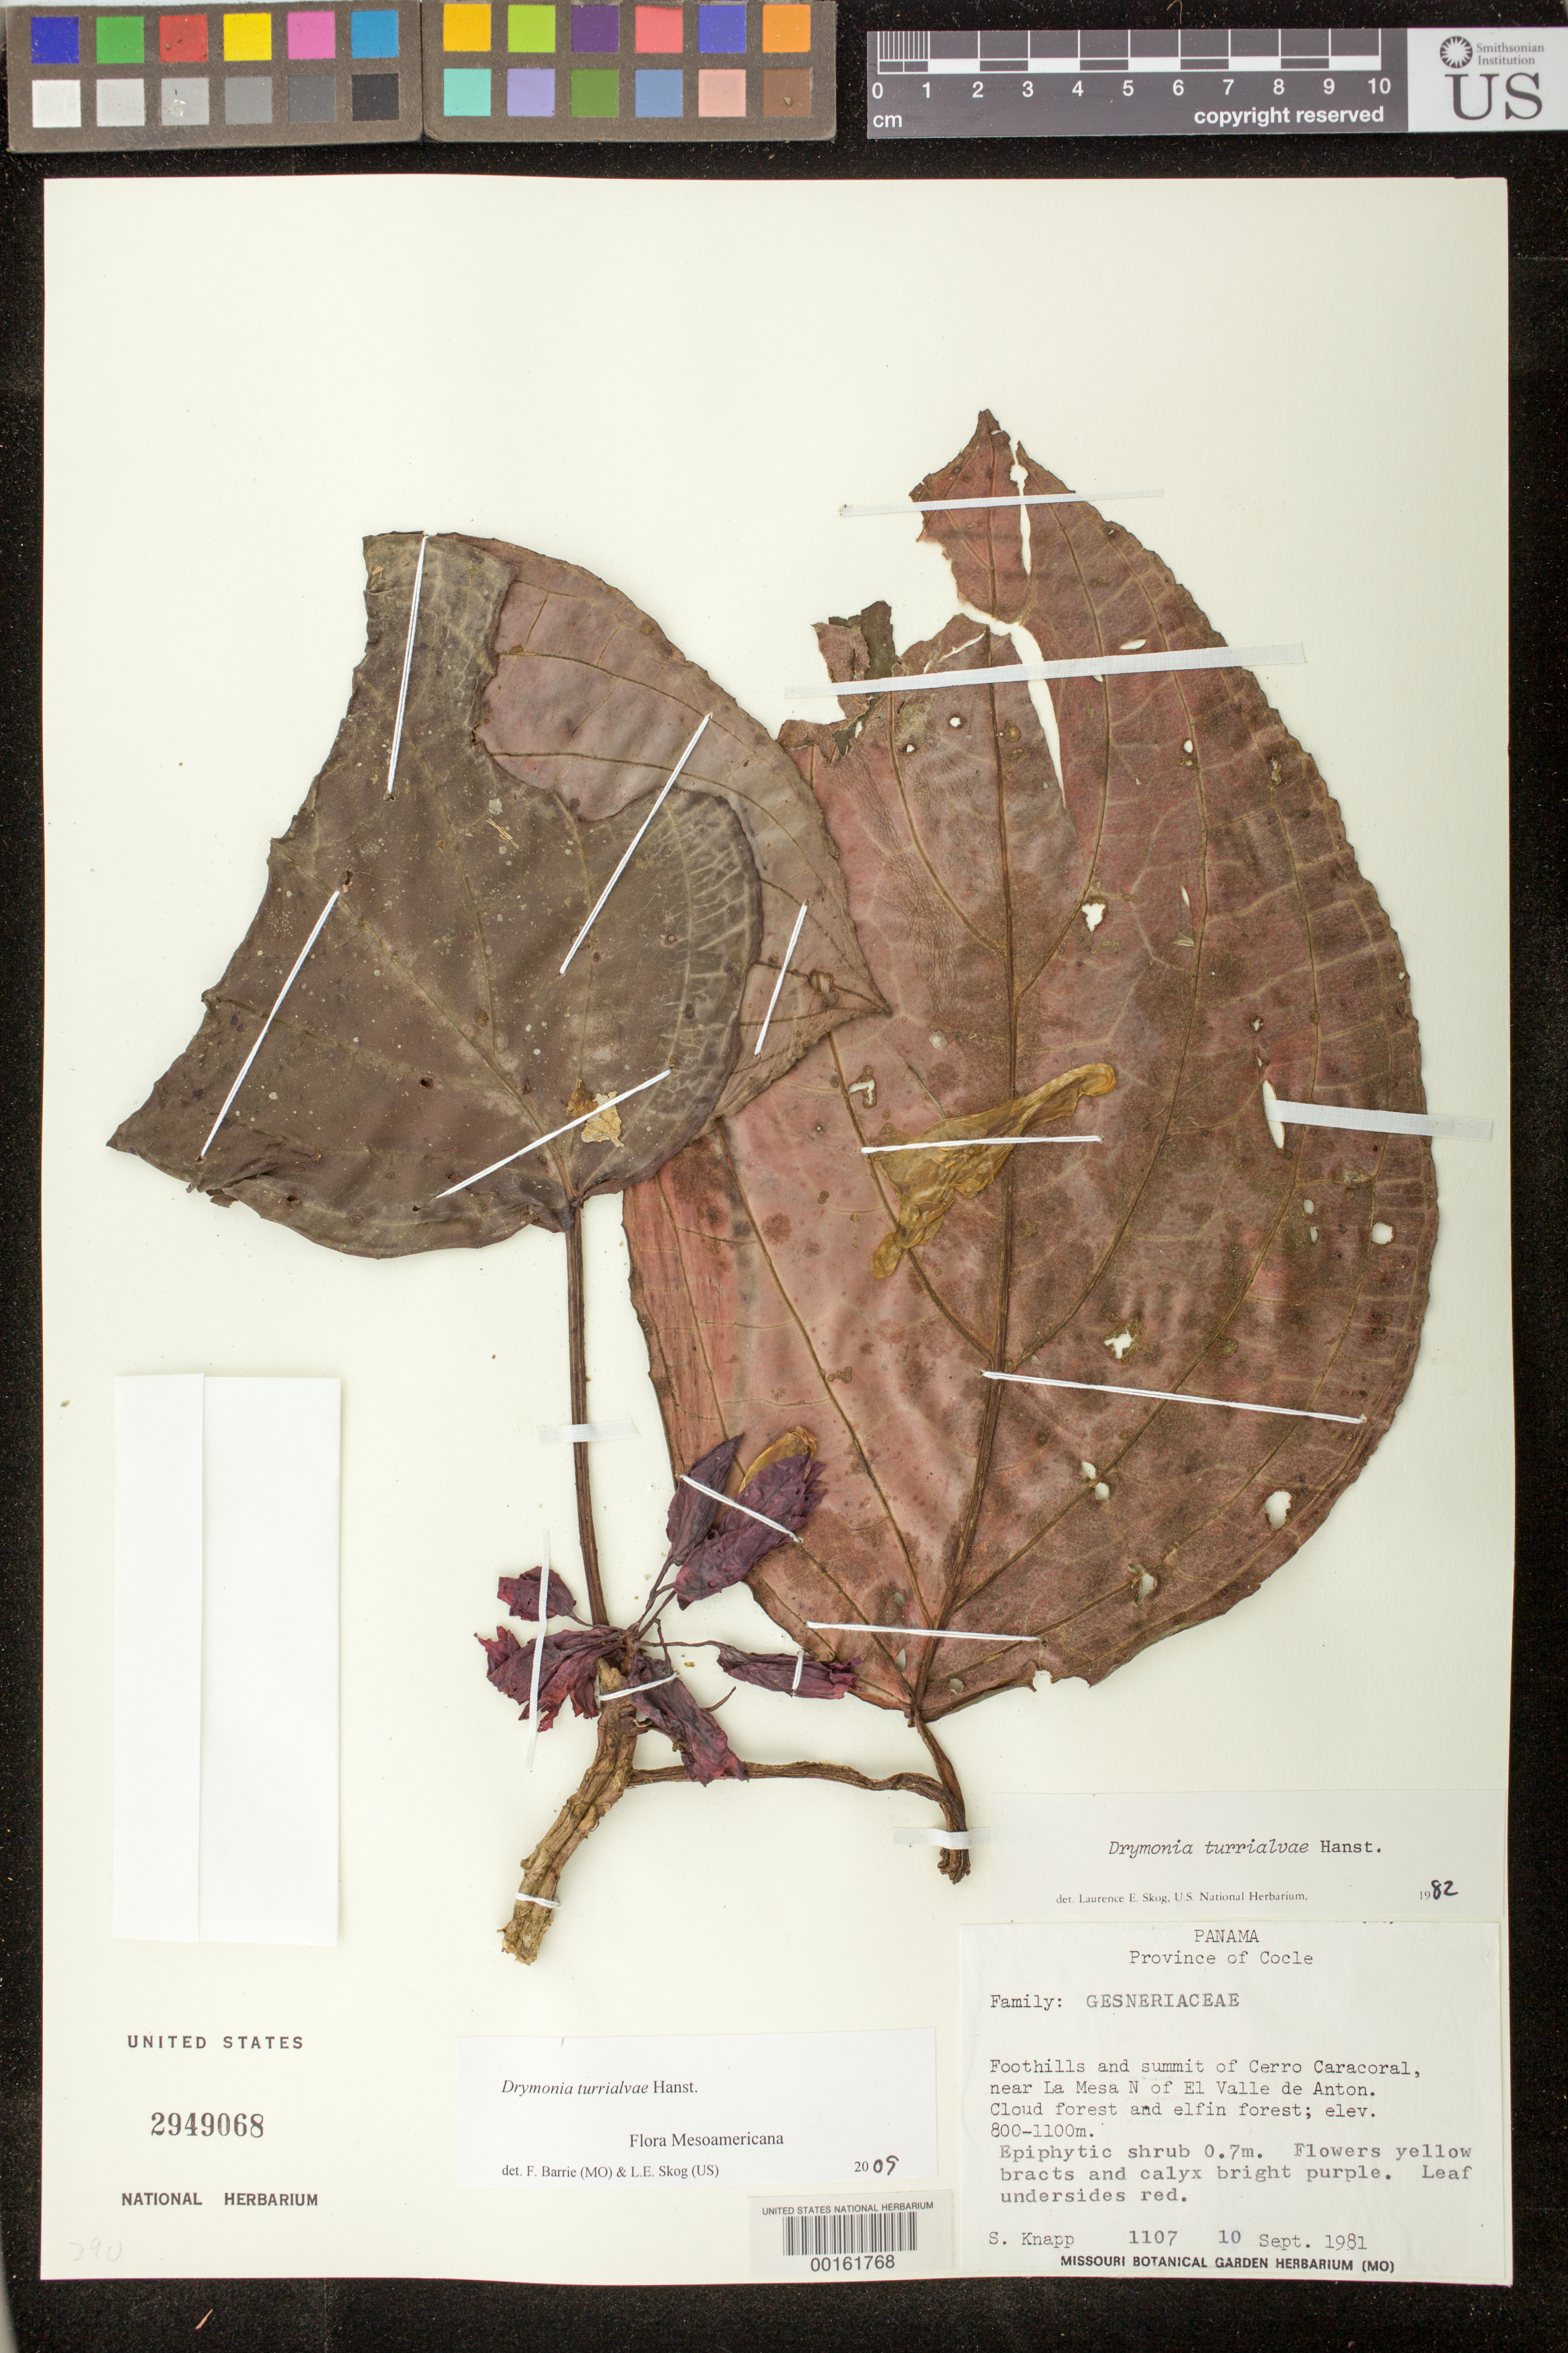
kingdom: Plantae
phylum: Tracheophyta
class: Magnoliopsida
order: Lamiales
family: Gesneriaceae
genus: Drymonia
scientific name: Drymonia turrialvae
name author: Hanst.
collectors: S. Knapp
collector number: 1107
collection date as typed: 10 Sep 1981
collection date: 1981-09-10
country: Panama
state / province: Coclé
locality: Foothills and summit of Cerro Caracoral, near La Mesa N of El Valle de Anton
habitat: Cloud forest and elfin forest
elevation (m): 800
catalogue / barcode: US 2949068